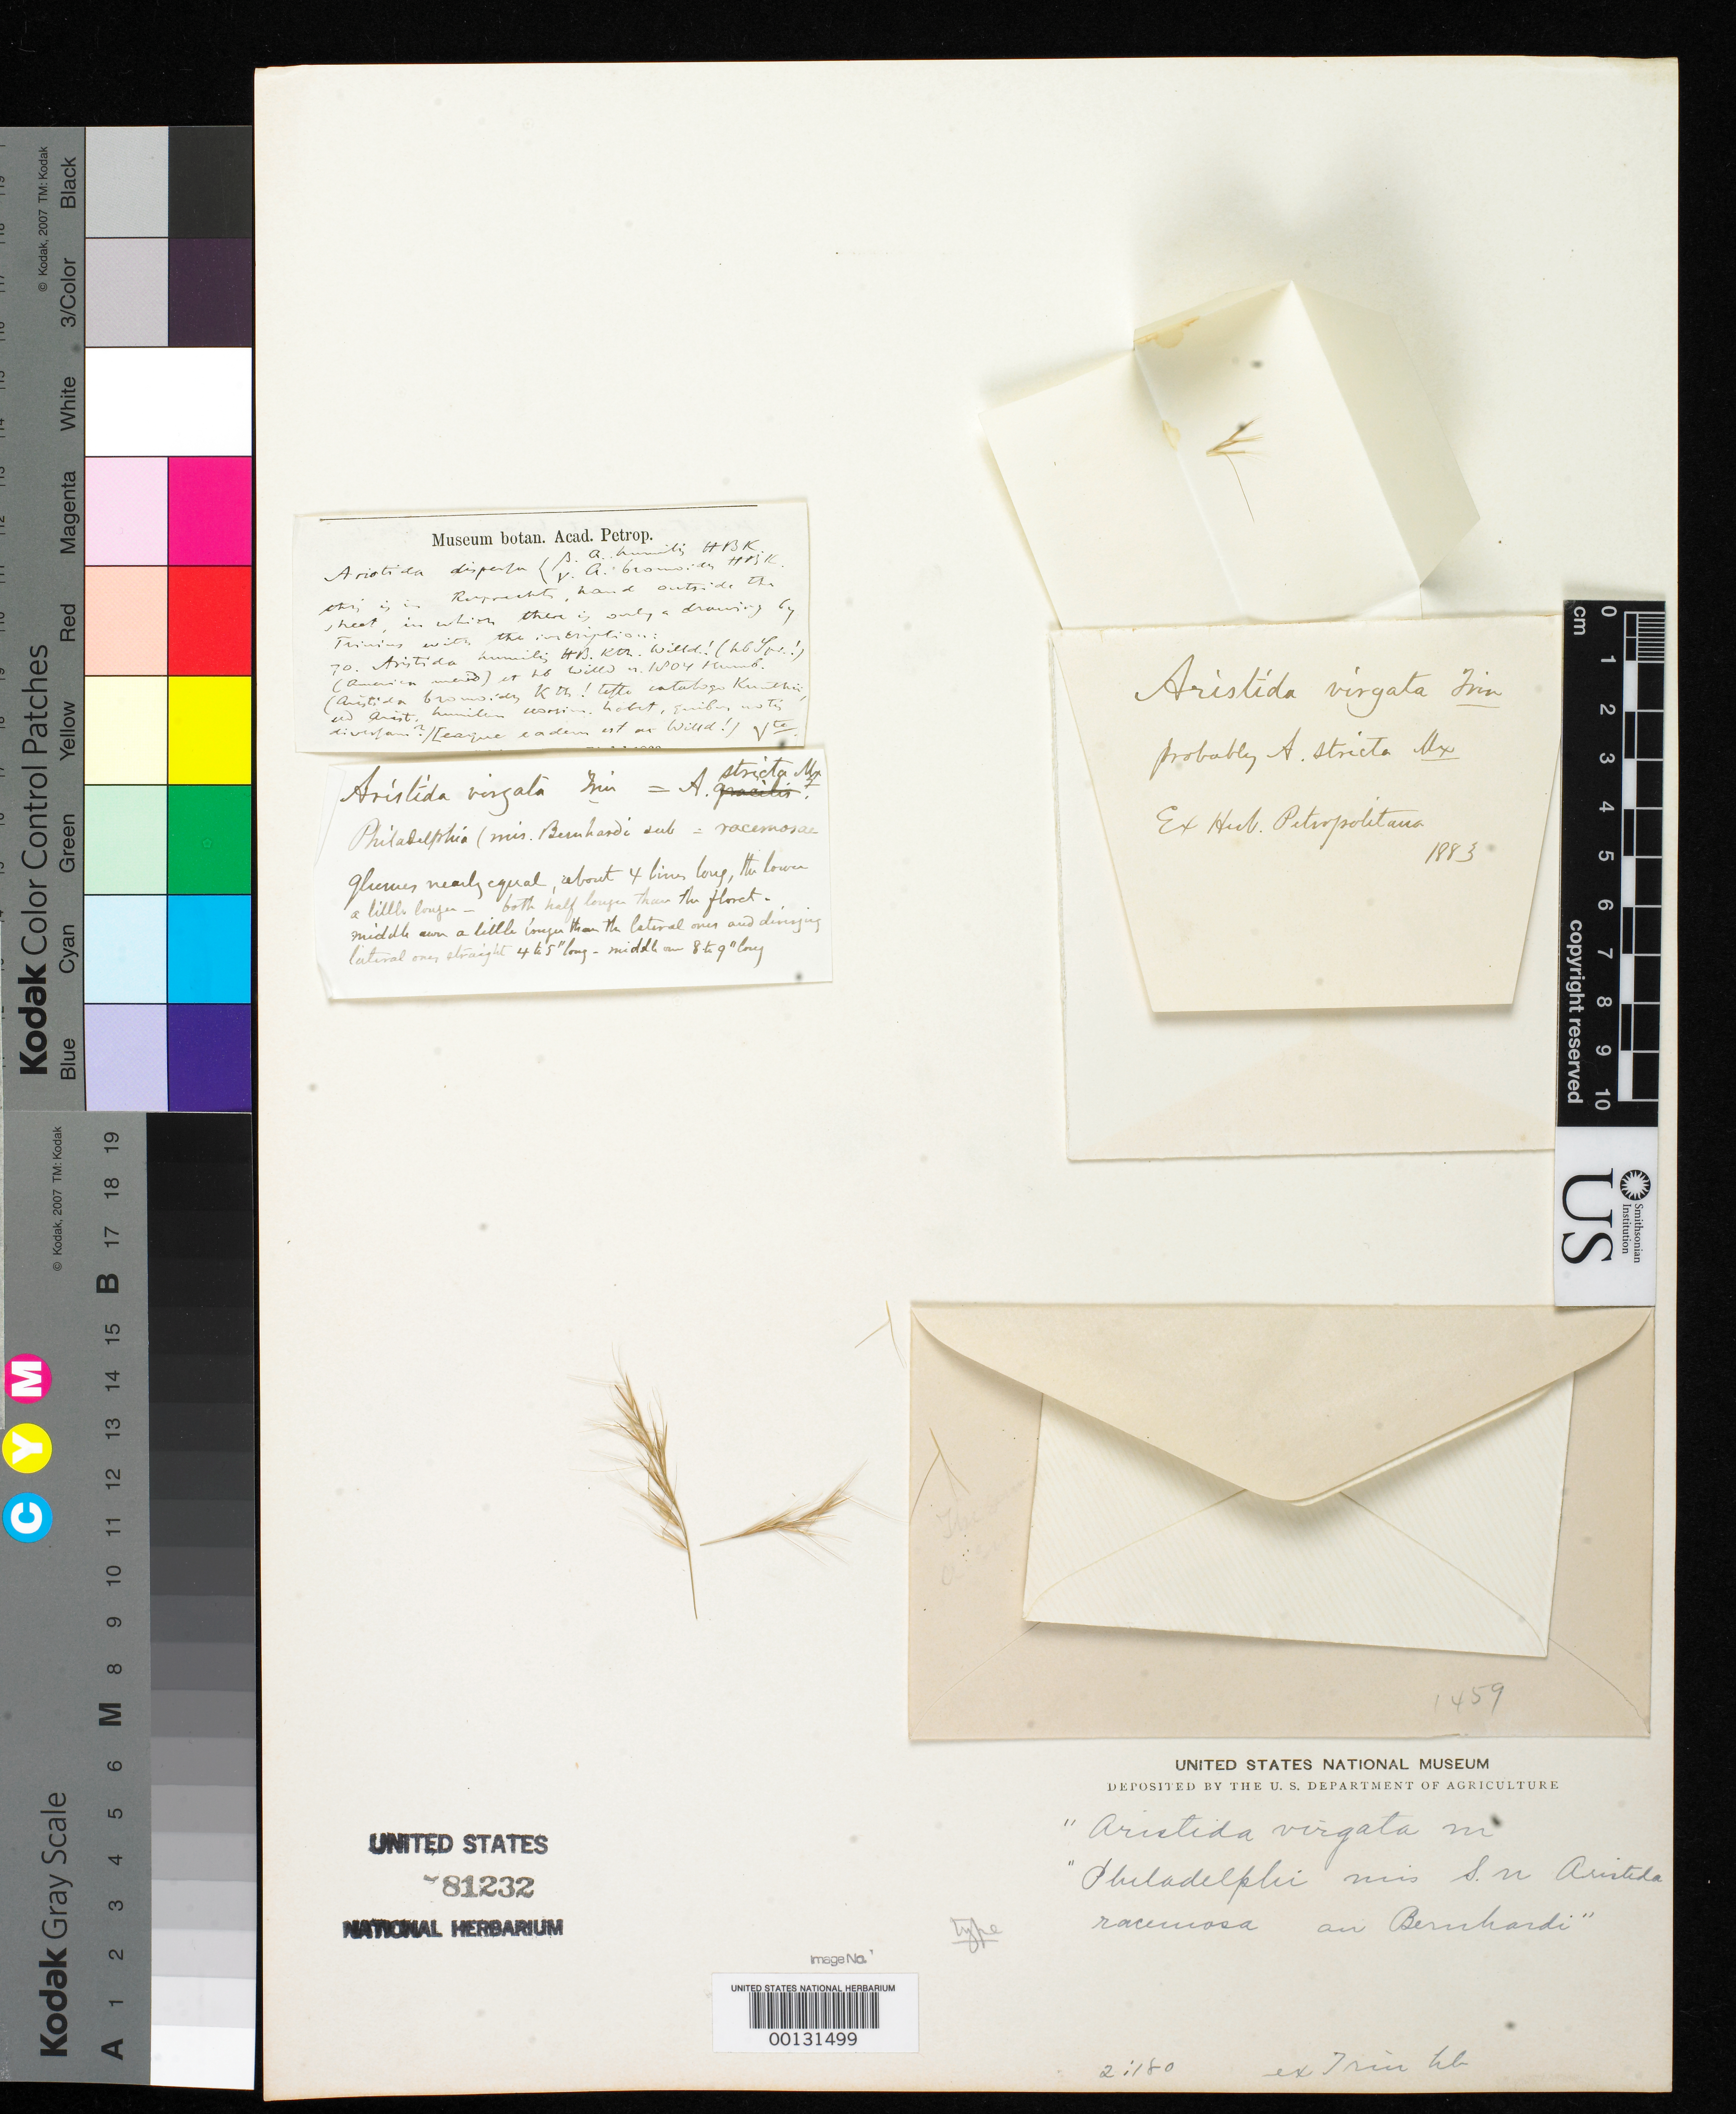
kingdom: Plantae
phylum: Tracheophyta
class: Liliopsida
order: Poales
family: Poaceae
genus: Aristida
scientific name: Aristida virgata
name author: Trin.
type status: Type Fragment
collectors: J. Bernhardi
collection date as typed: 1883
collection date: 1883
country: United States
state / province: Pennsylvania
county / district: Philadelphia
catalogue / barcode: US 81232